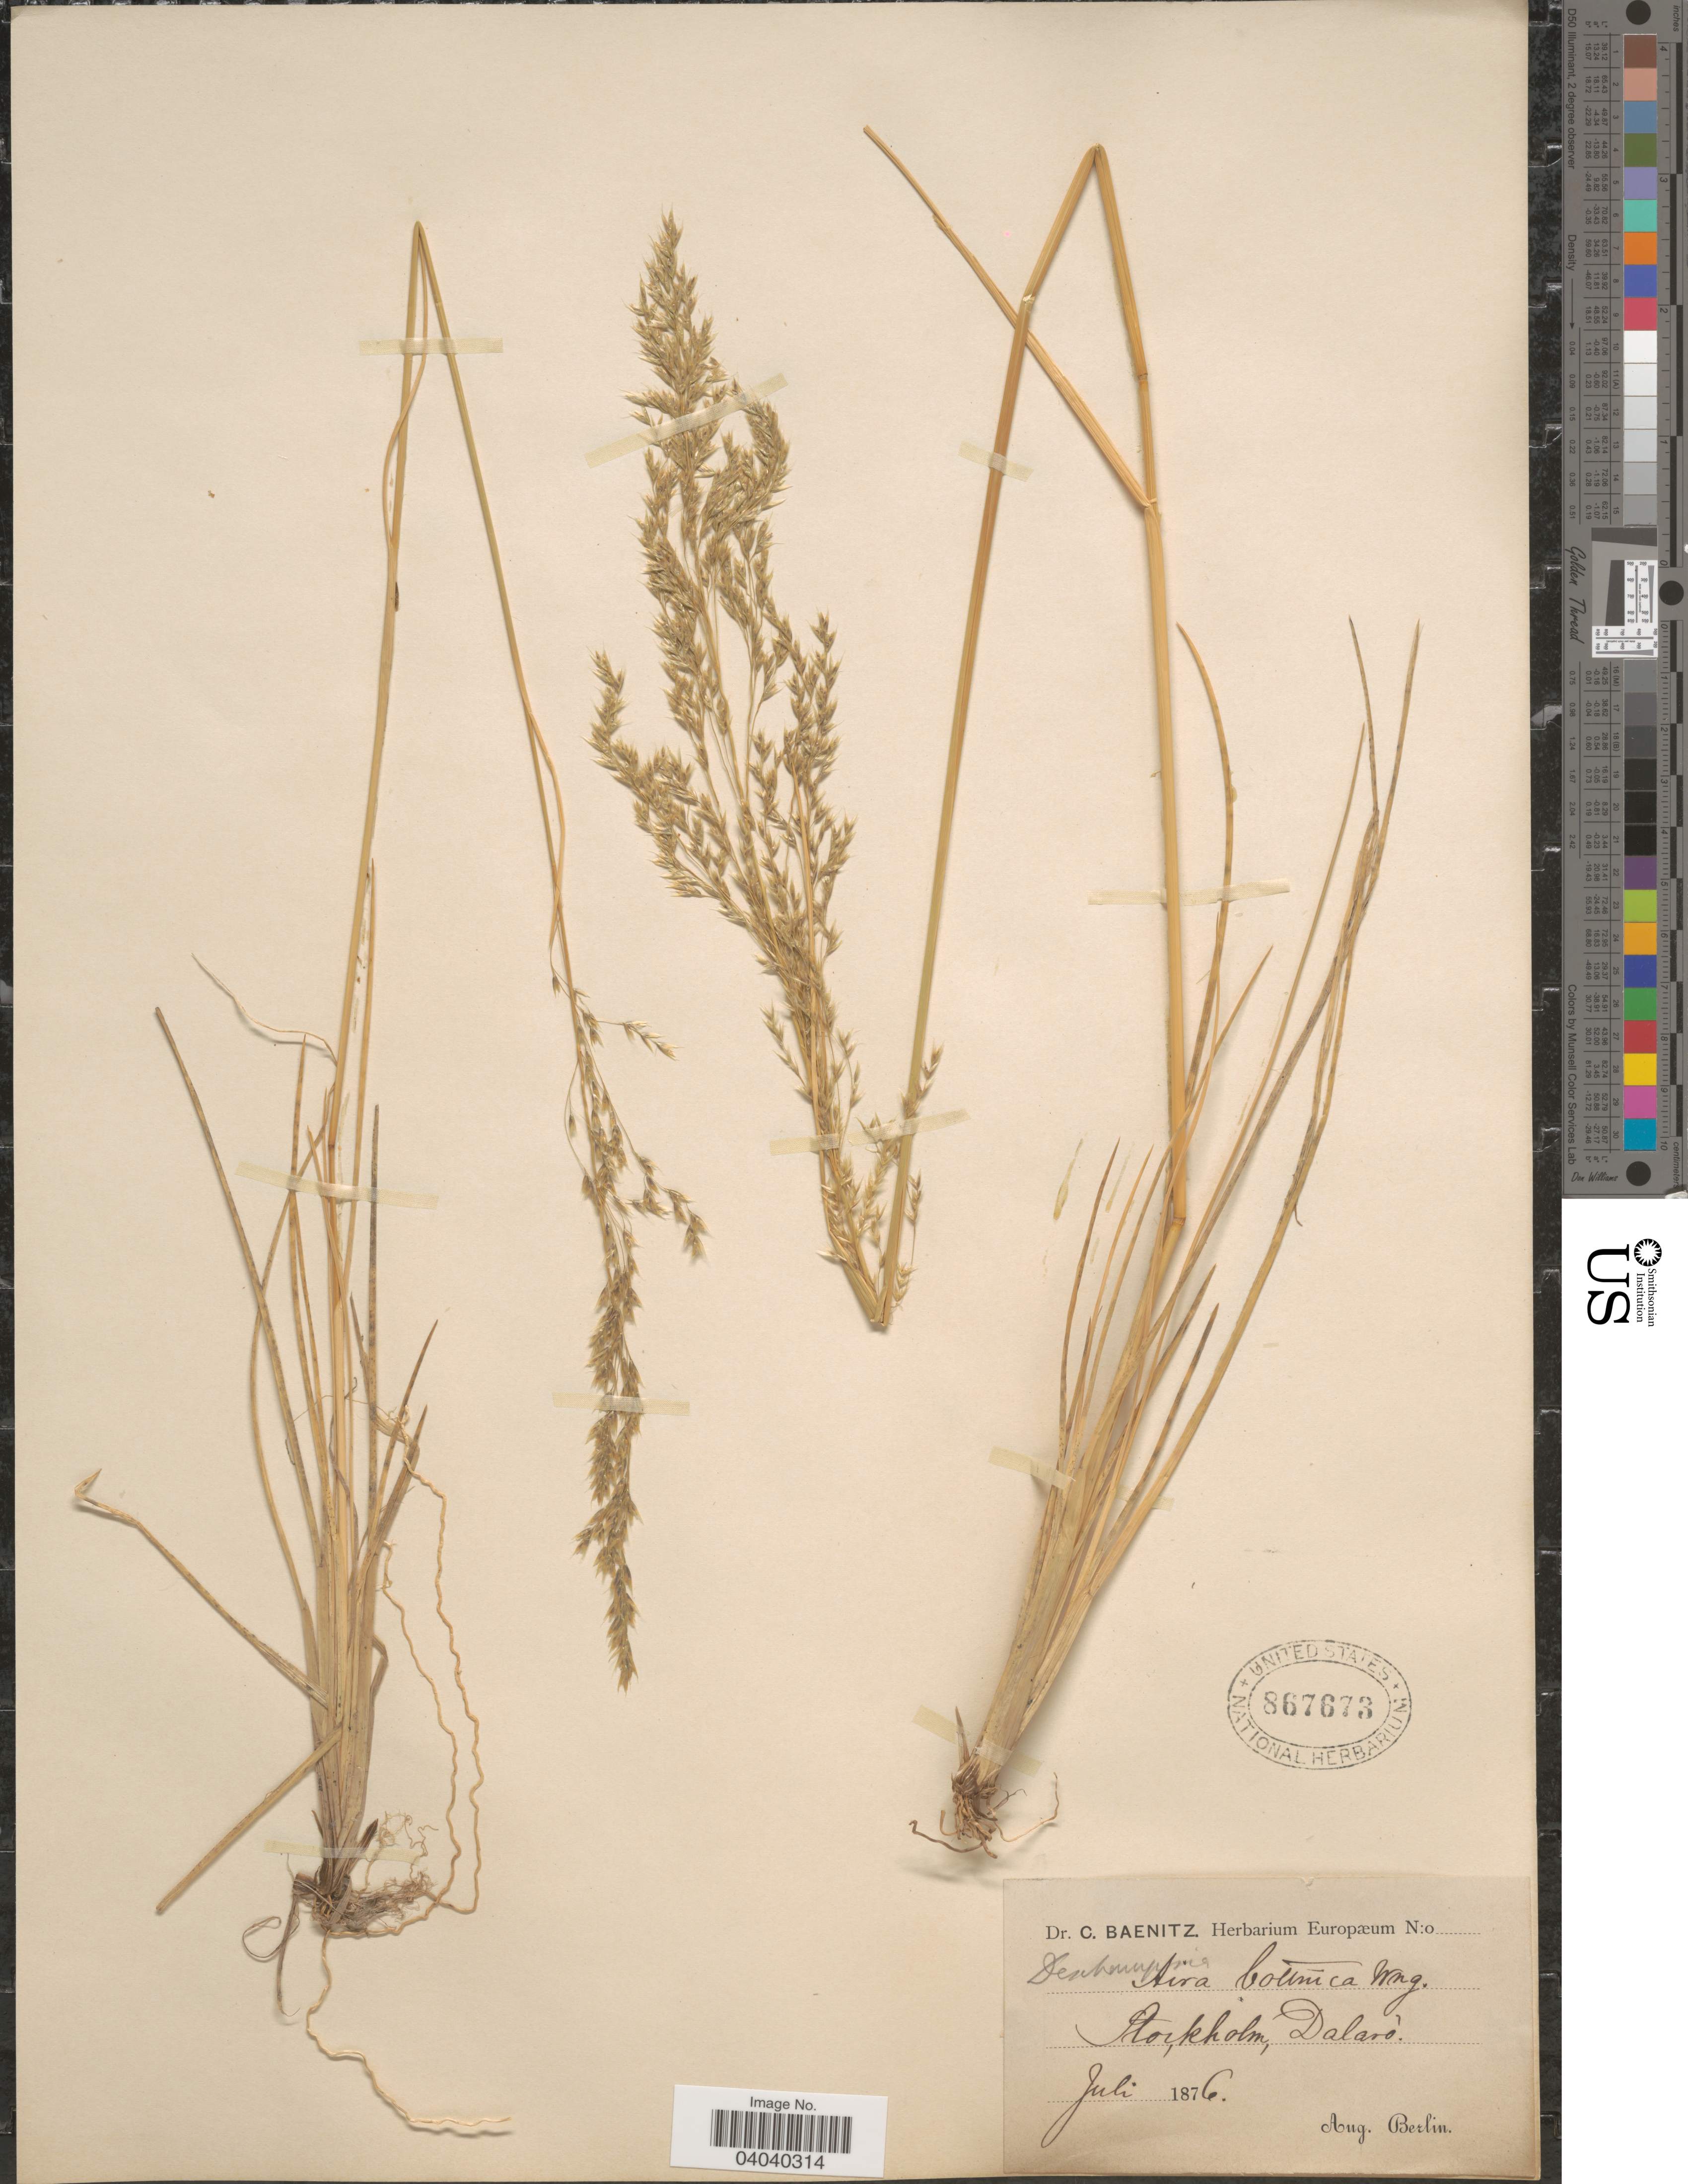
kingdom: Plantae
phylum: Tracheophyta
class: Liliopsida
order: Poales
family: Poaceae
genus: Deschampsia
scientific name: Deschampsia bottnica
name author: (Wahlenb.) Trin.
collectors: A. Berlin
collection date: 1876-07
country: Sweden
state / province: Stockholm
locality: Stockholm, Dalaro.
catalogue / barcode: US 867673